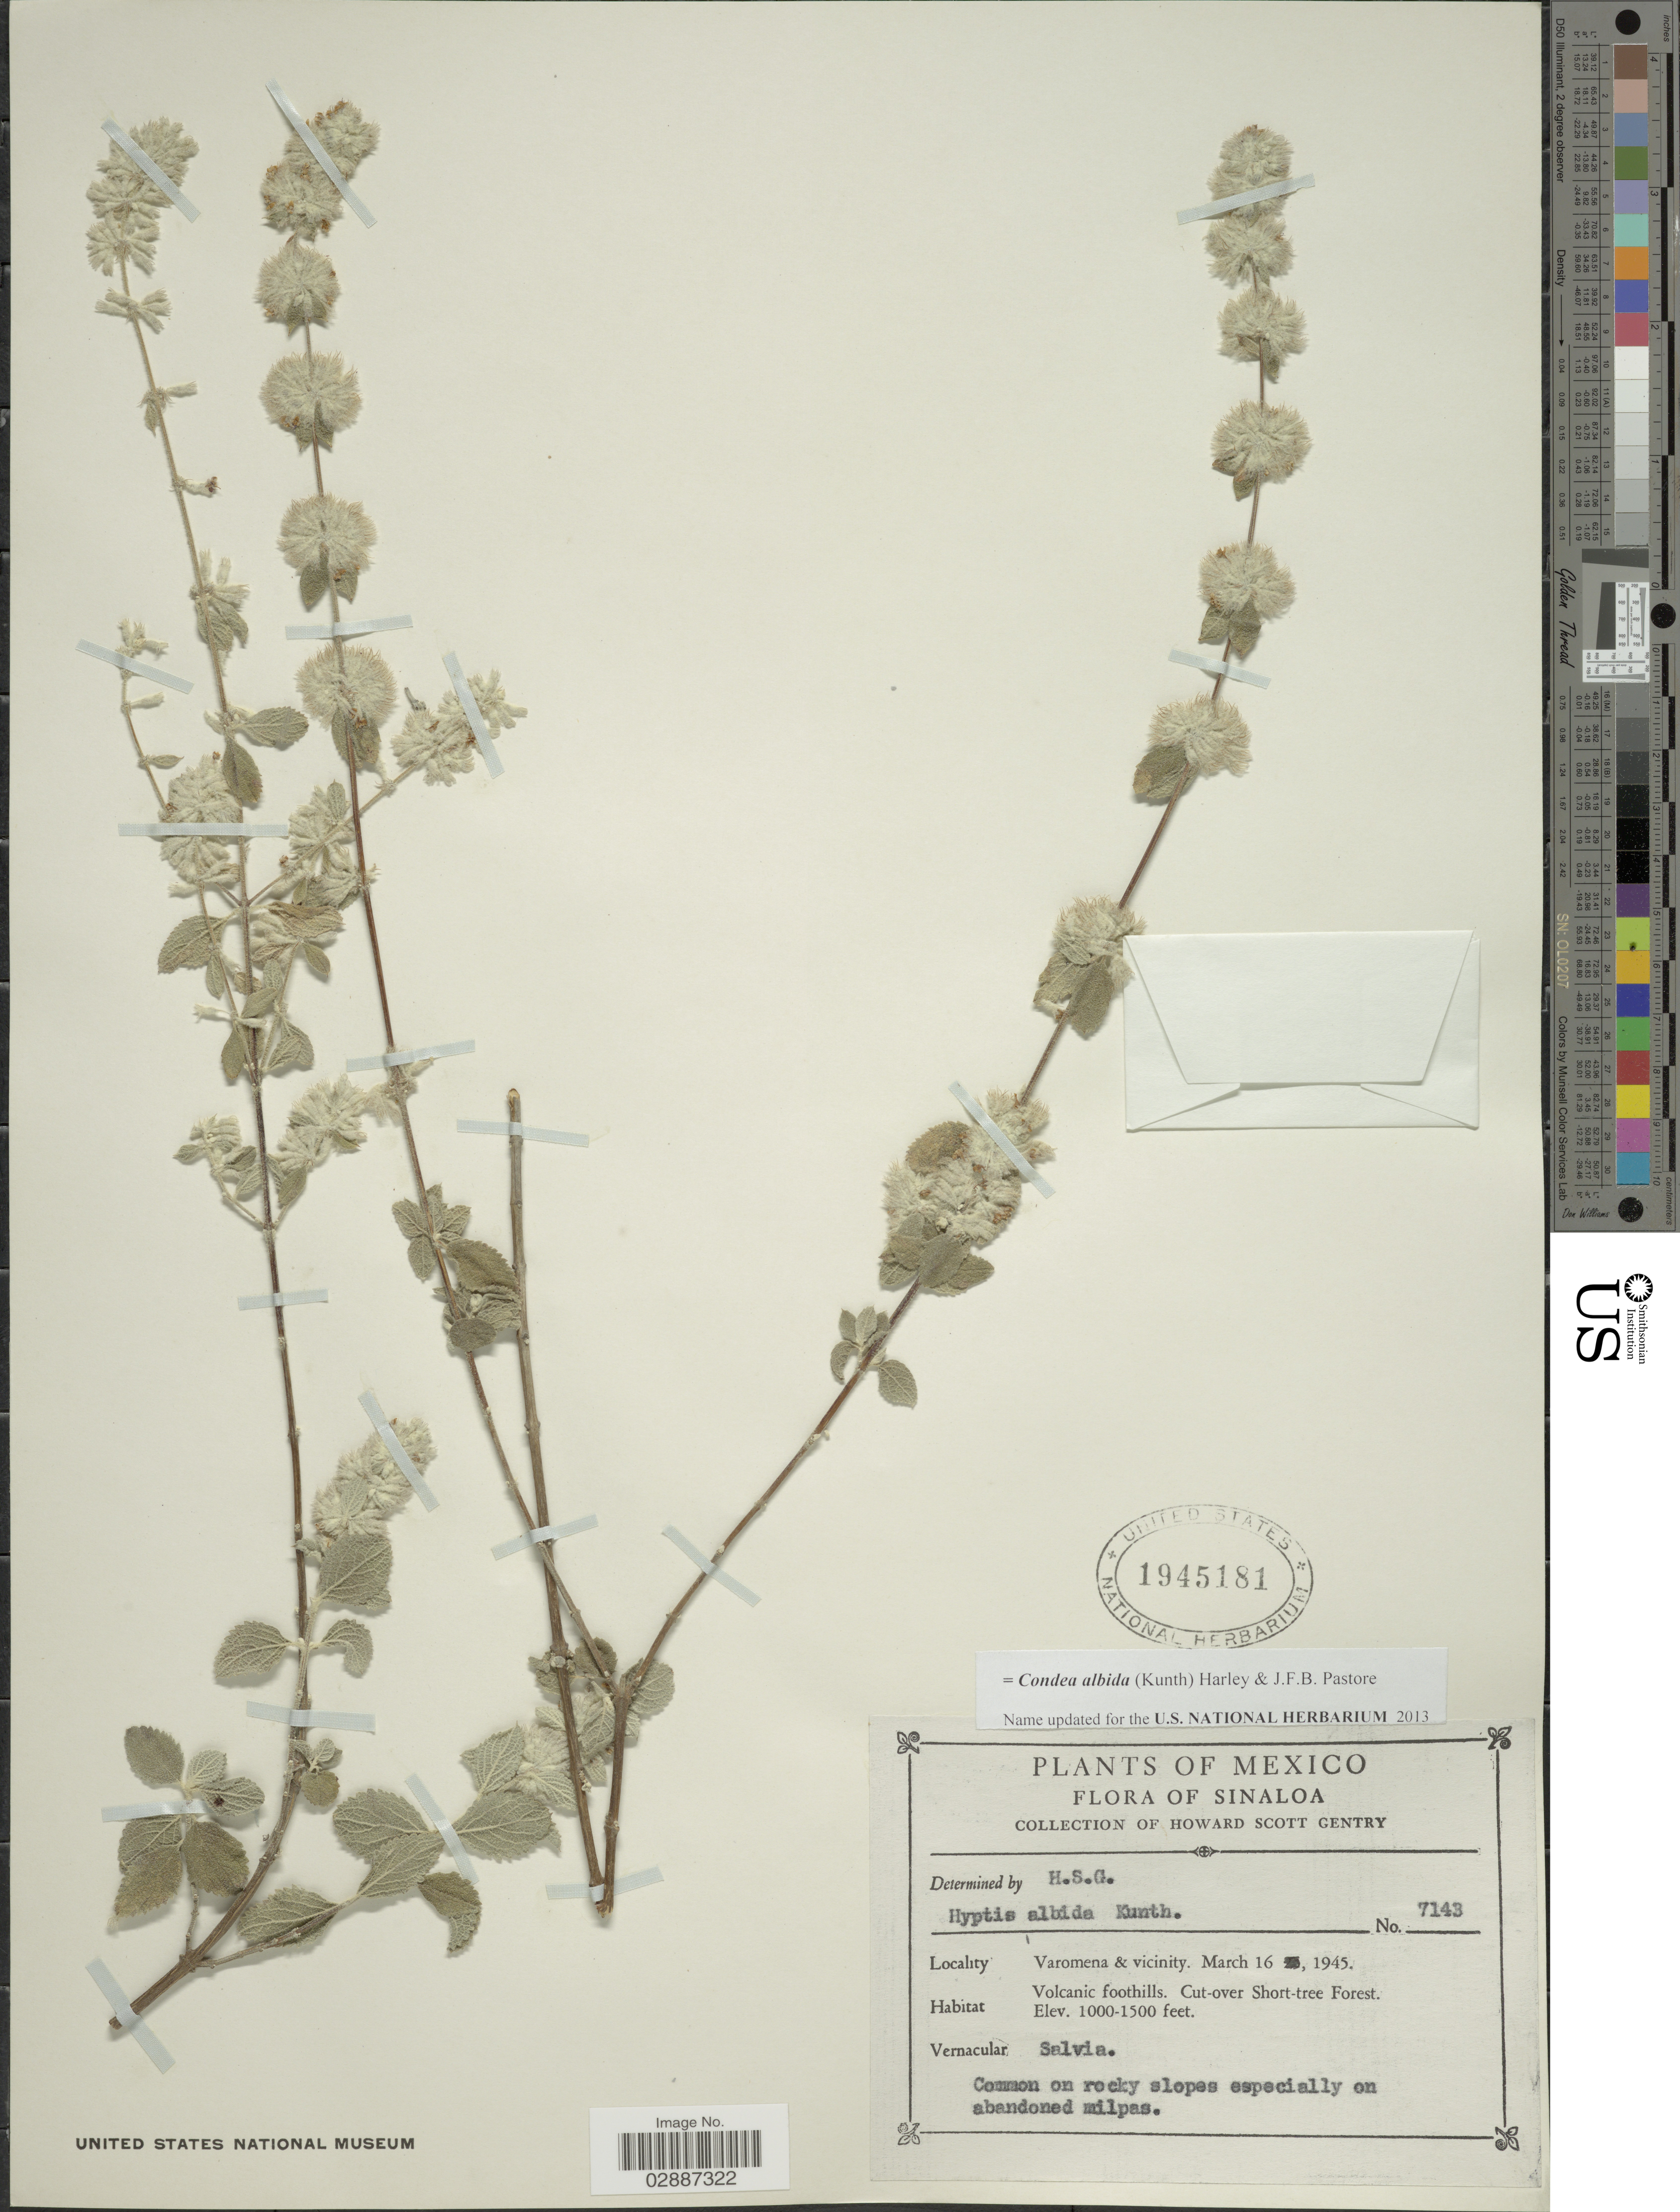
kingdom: Plantae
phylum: Tracheophyta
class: Magnoliopsida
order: Lamiales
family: Lamiaceae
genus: Condea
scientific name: Condea albida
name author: (Kunth) Harley & J.F.B. Pastore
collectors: H. S. Gentry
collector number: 7143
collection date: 1945-03-16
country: Mexico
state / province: Sinaloa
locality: Varomena & vicinity. Volcanic foothills.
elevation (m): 305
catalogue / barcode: US 1945181